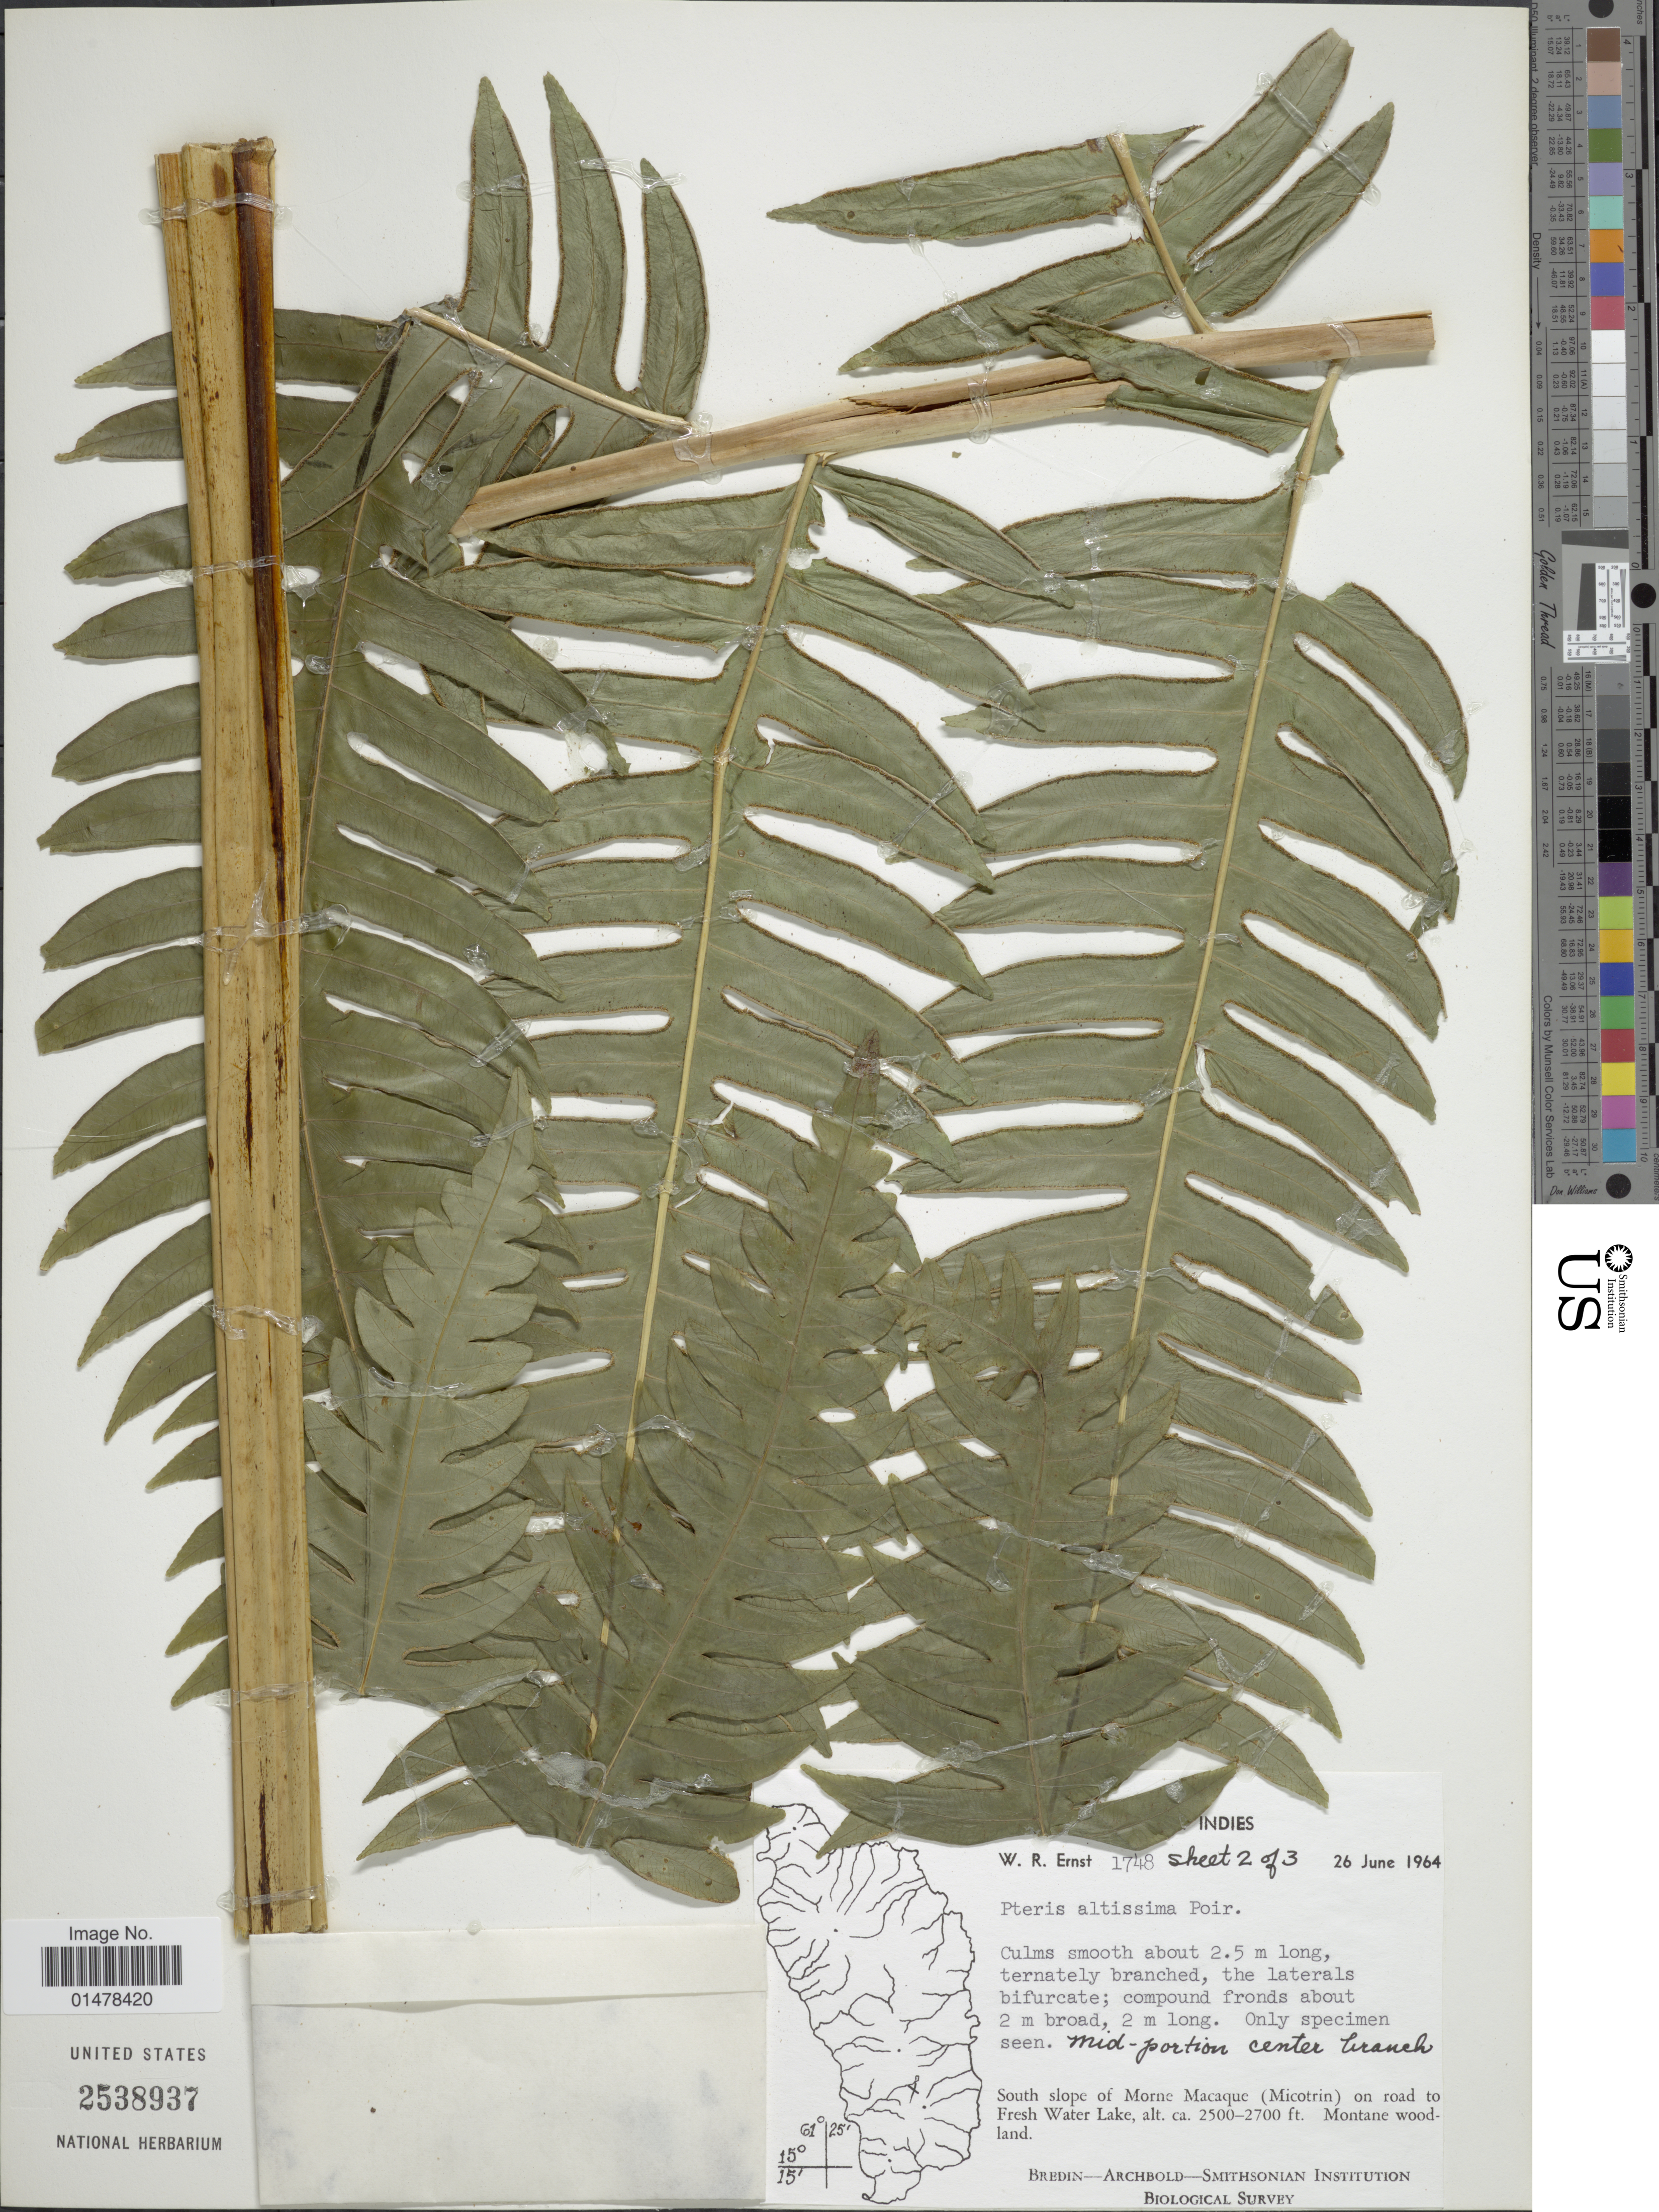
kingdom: Plantae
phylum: Tracheophyta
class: Polypodiopsida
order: Polypodiales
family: Pteridaceae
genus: Pteris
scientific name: Pteris altissima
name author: Poir.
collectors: W. R. Ernst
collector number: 1748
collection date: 1964-06-26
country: Dominica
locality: Dominica, West Indies, South slope of Morne Macaque(Micotrin) on road to Fresh Water lake, montane woodland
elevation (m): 762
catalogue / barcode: US 2538937